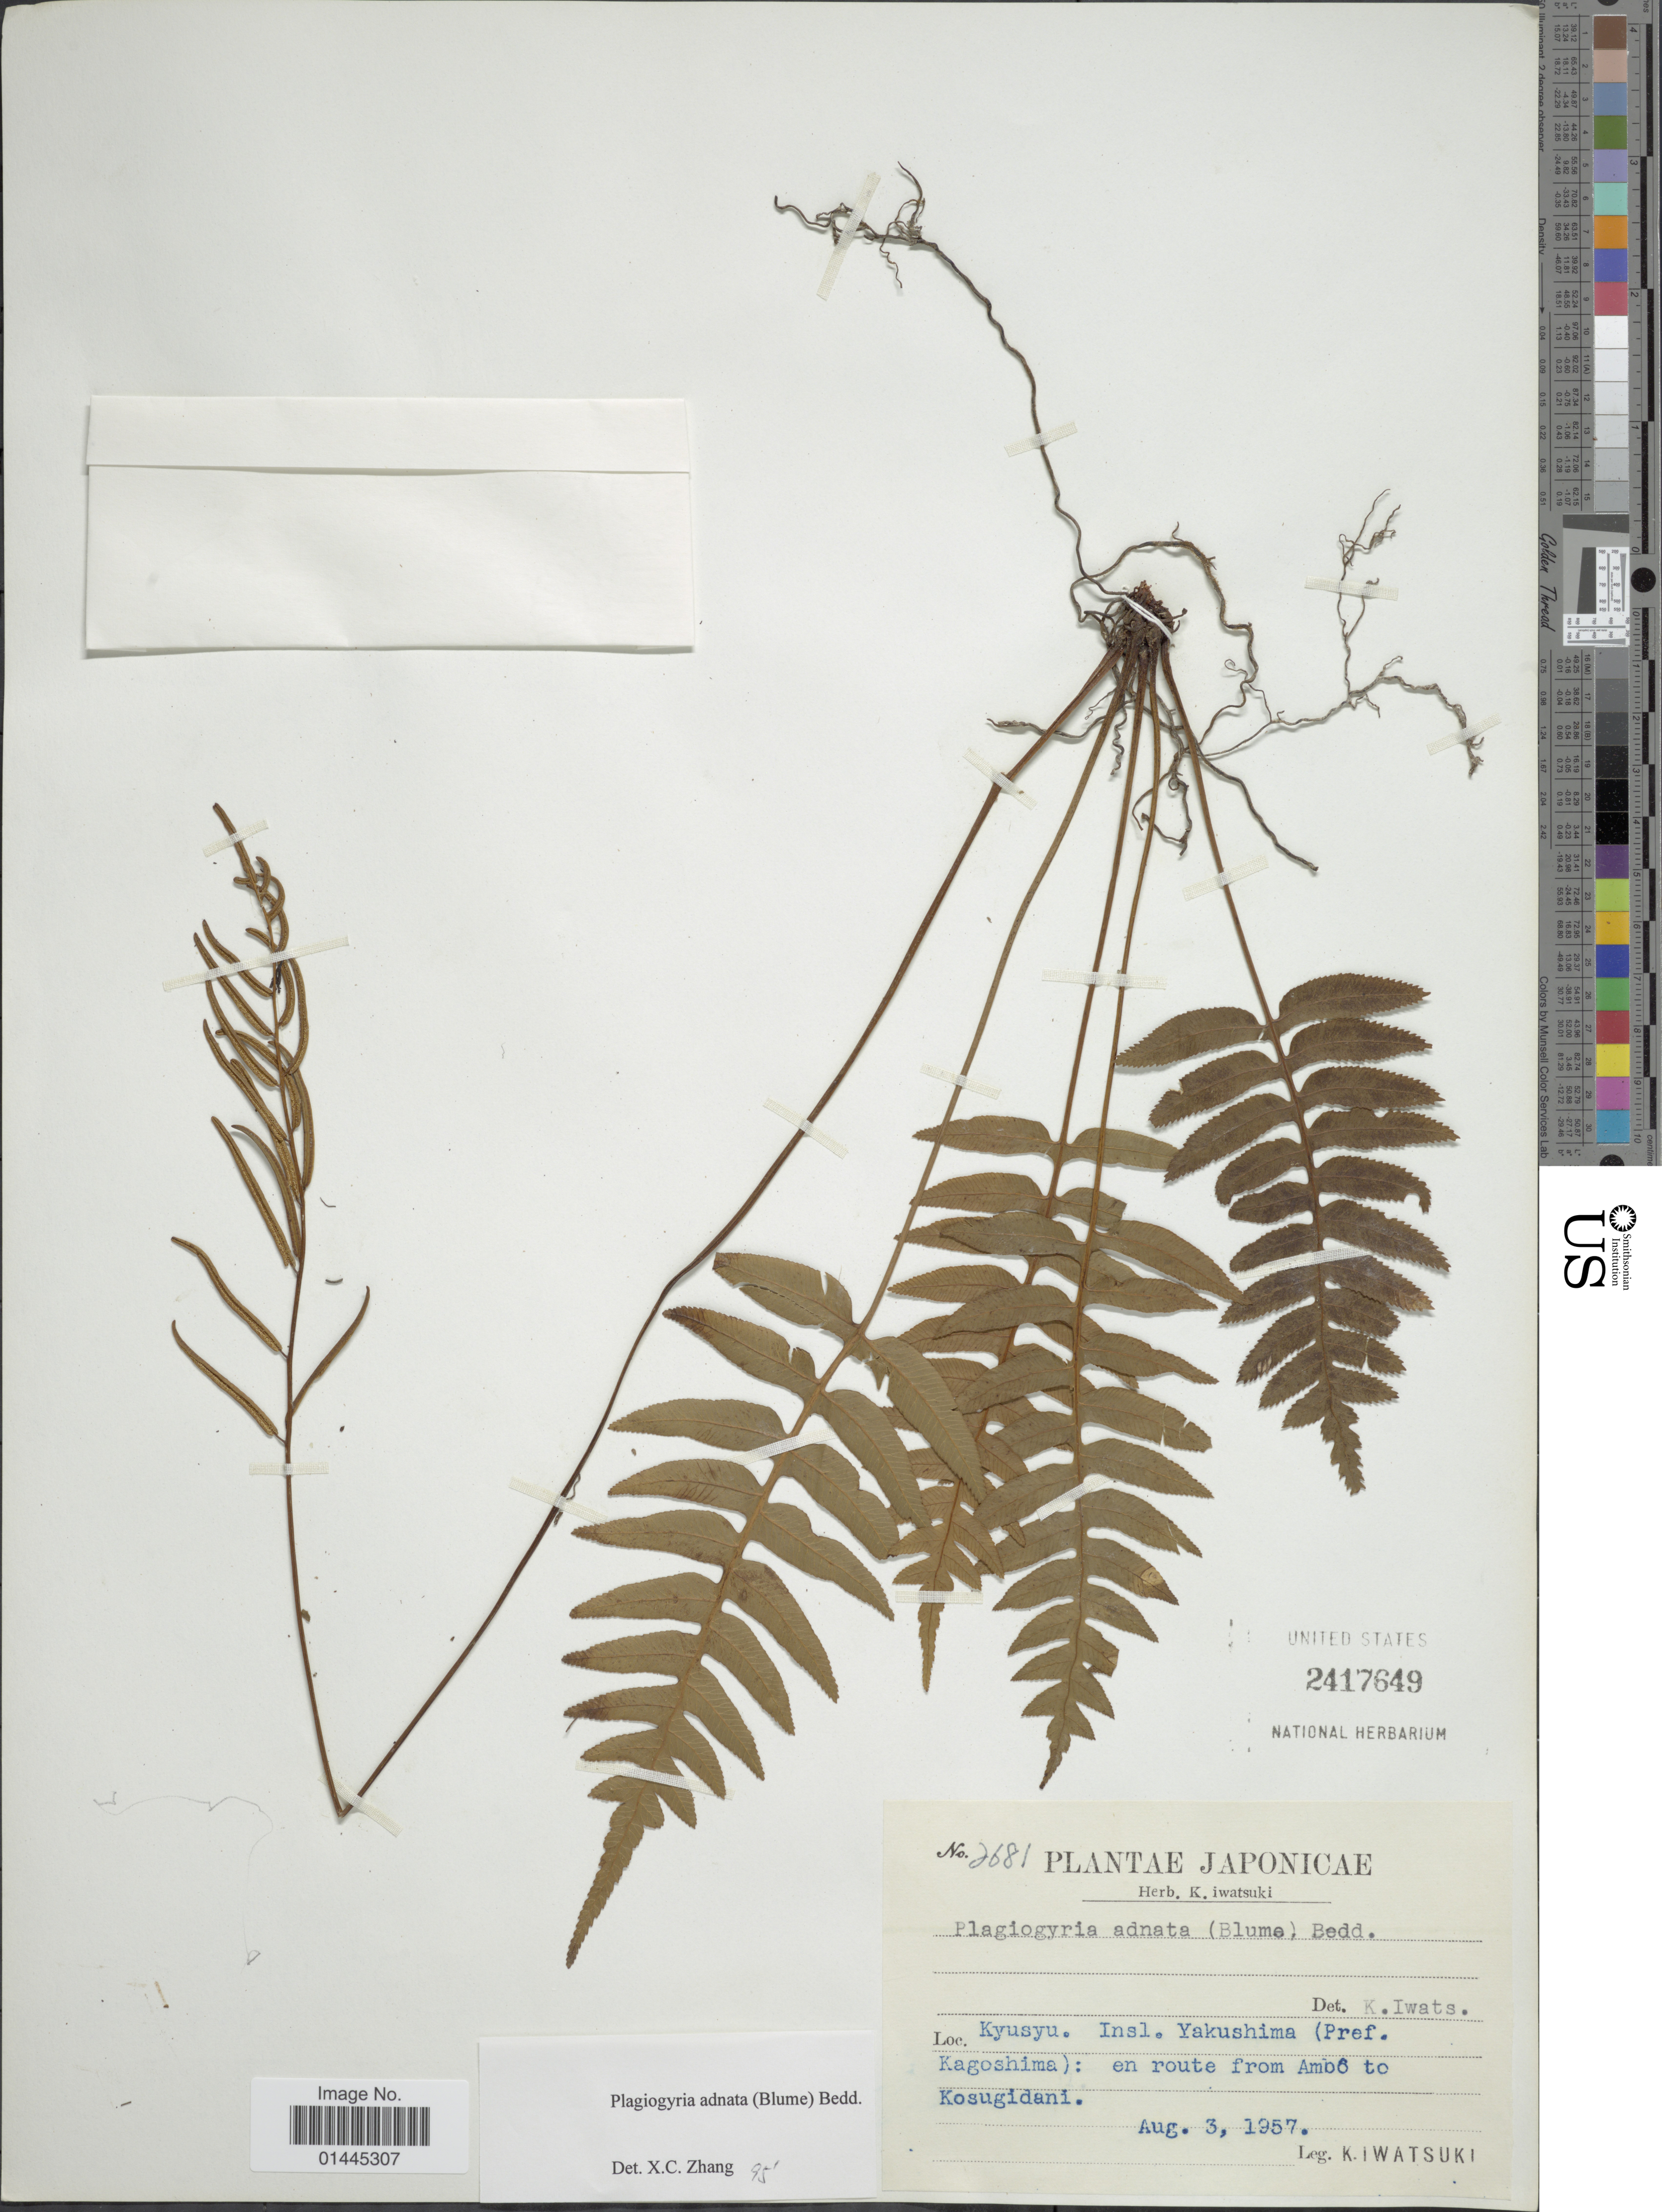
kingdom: Plantae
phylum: Tracheophyta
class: Polypodiopsida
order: Cyatheales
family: Plagiogyriaceae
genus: Plagiogyria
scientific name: Plagiogyria adnata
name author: (Blume) Bedd.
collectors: K. Iwatsuki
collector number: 2681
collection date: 1957-08-03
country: Japan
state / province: Kagosima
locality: Kyusyu, Insl. Yakushima (Pref. Kagoshima): en route from Ambo to Kosugidani.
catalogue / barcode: US 2417649